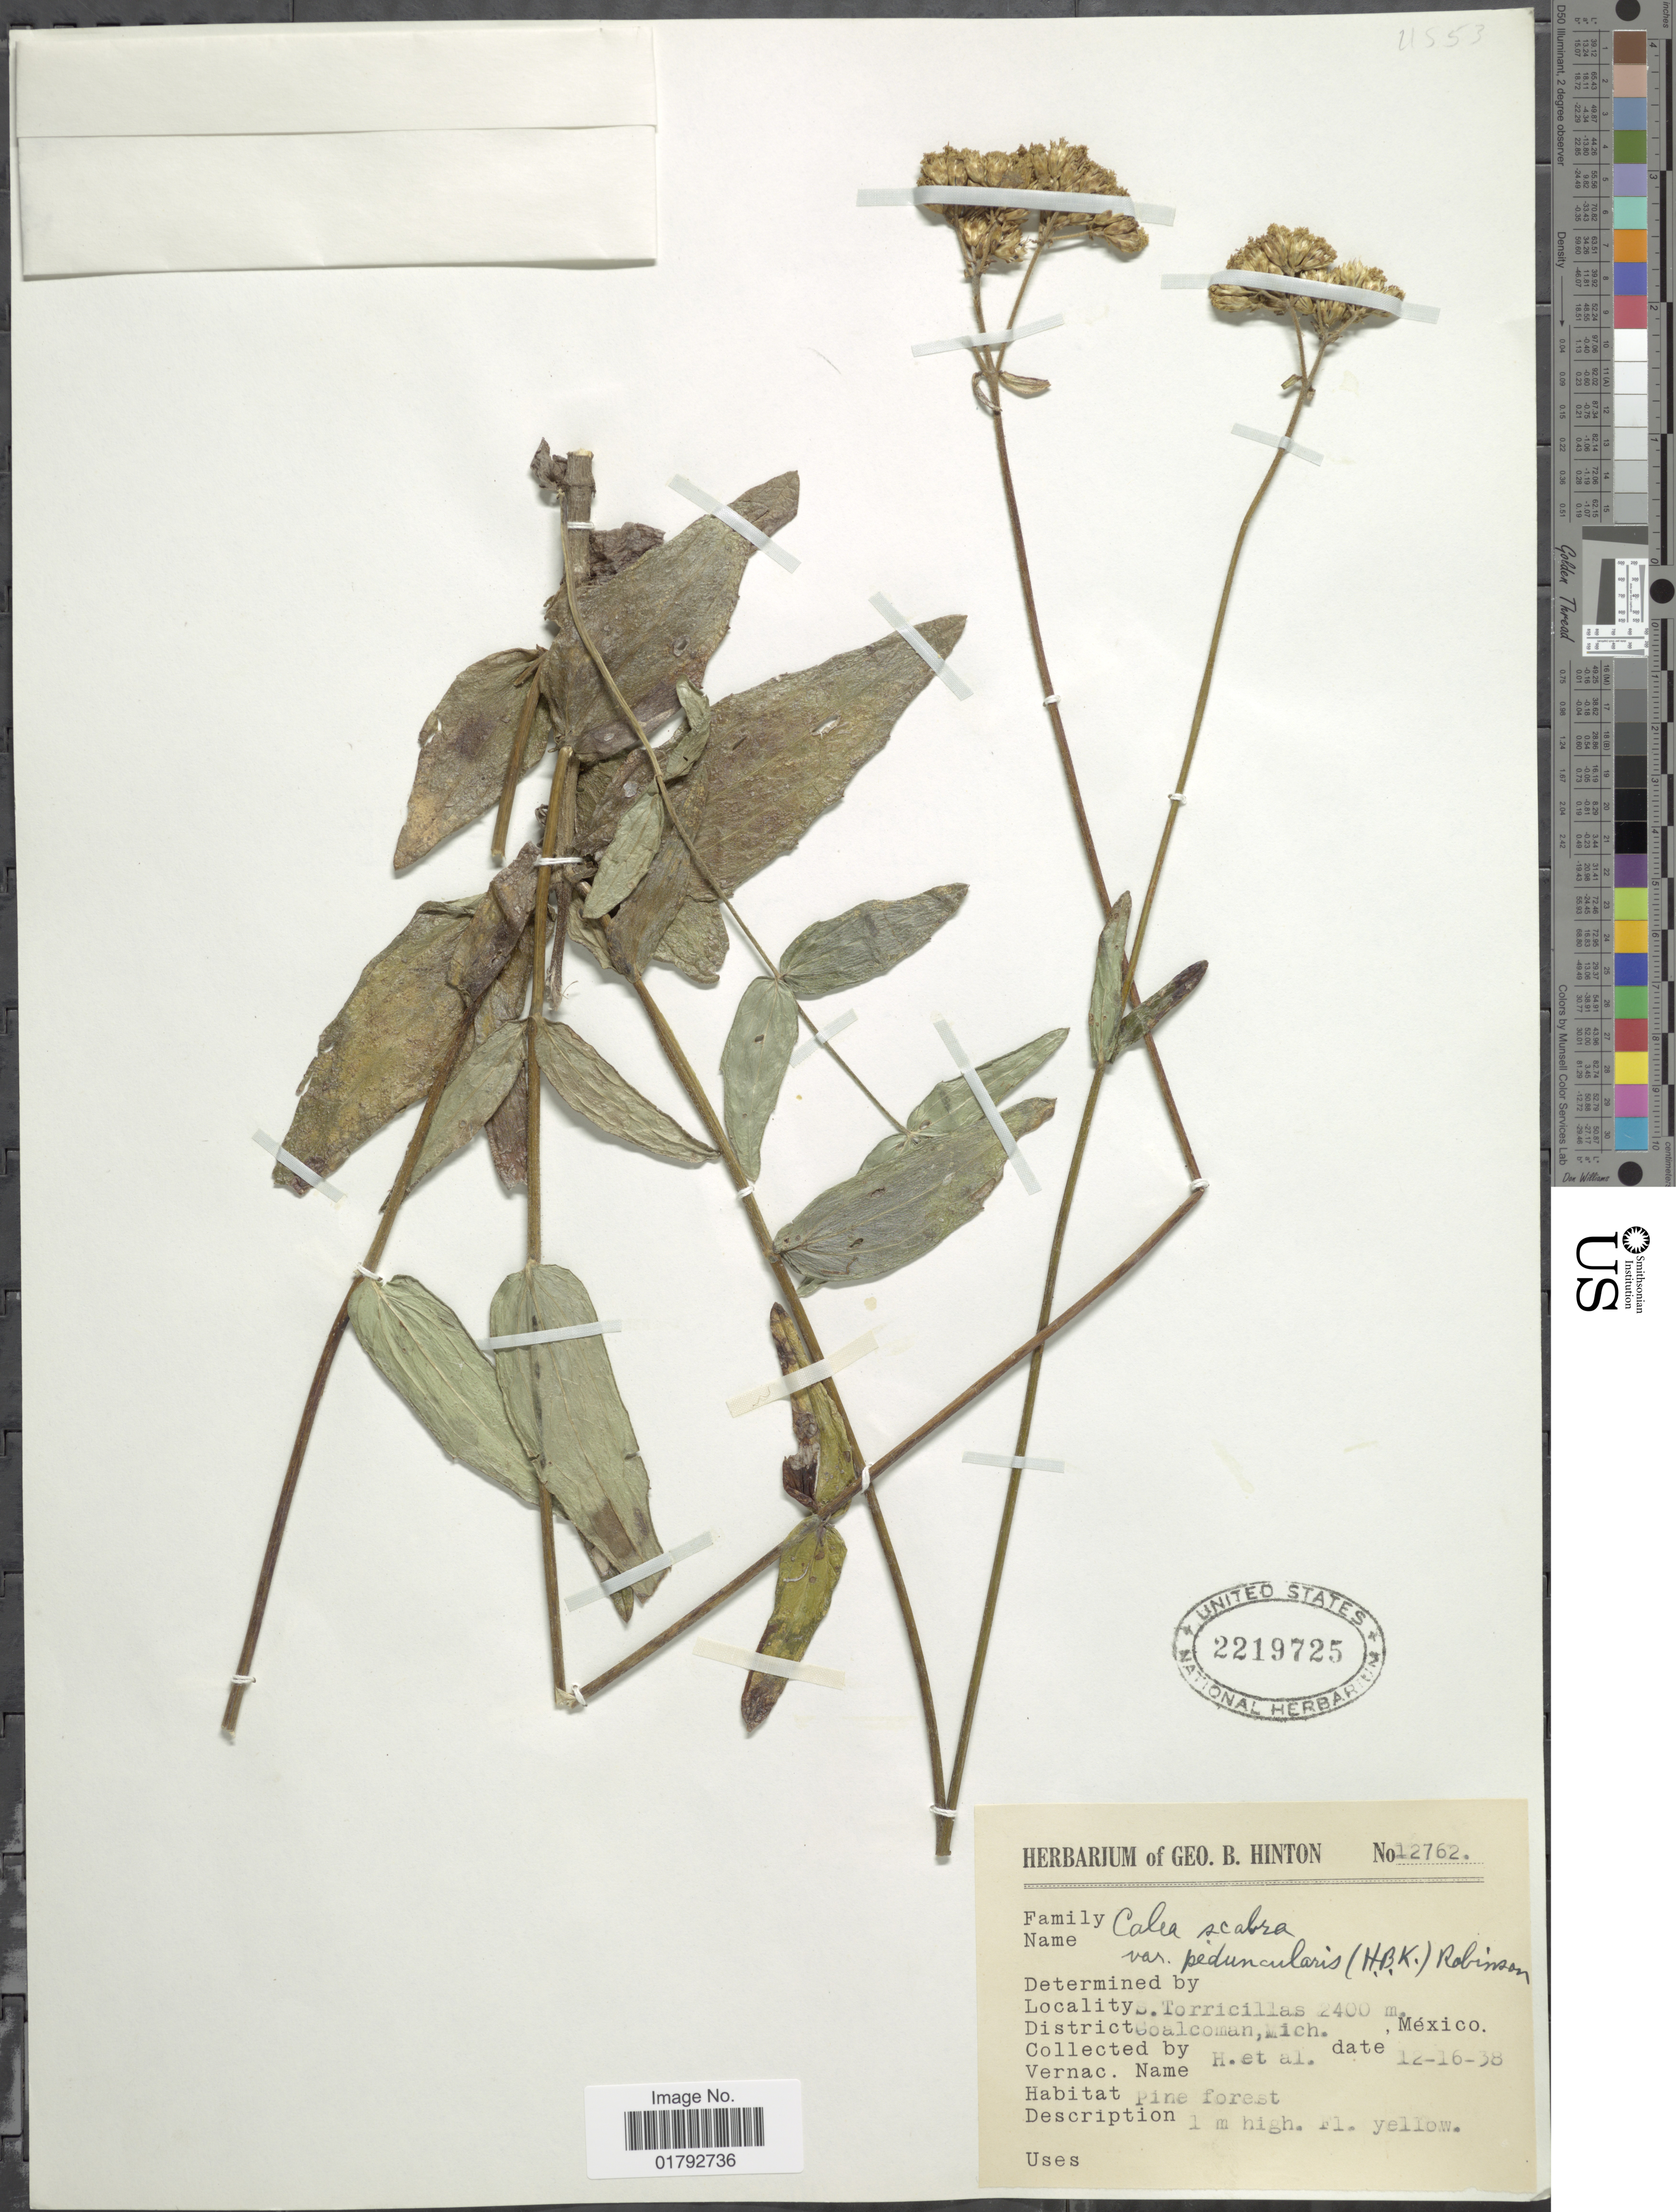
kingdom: Plantae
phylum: Tracheophyta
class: Magnoliopsida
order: Asterales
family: Asteraceae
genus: Alloispermum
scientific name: Alloispermum scabrum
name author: (Lag.) H. Rob.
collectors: G. B. Hinton & et al.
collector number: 12762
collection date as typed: Transcribed d/m/y: 16/12/38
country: Mexico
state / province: Michoacán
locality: S. Torricillas, Coalcoman, Mich, Mexico.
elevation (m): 2400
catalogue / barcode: US 2219725